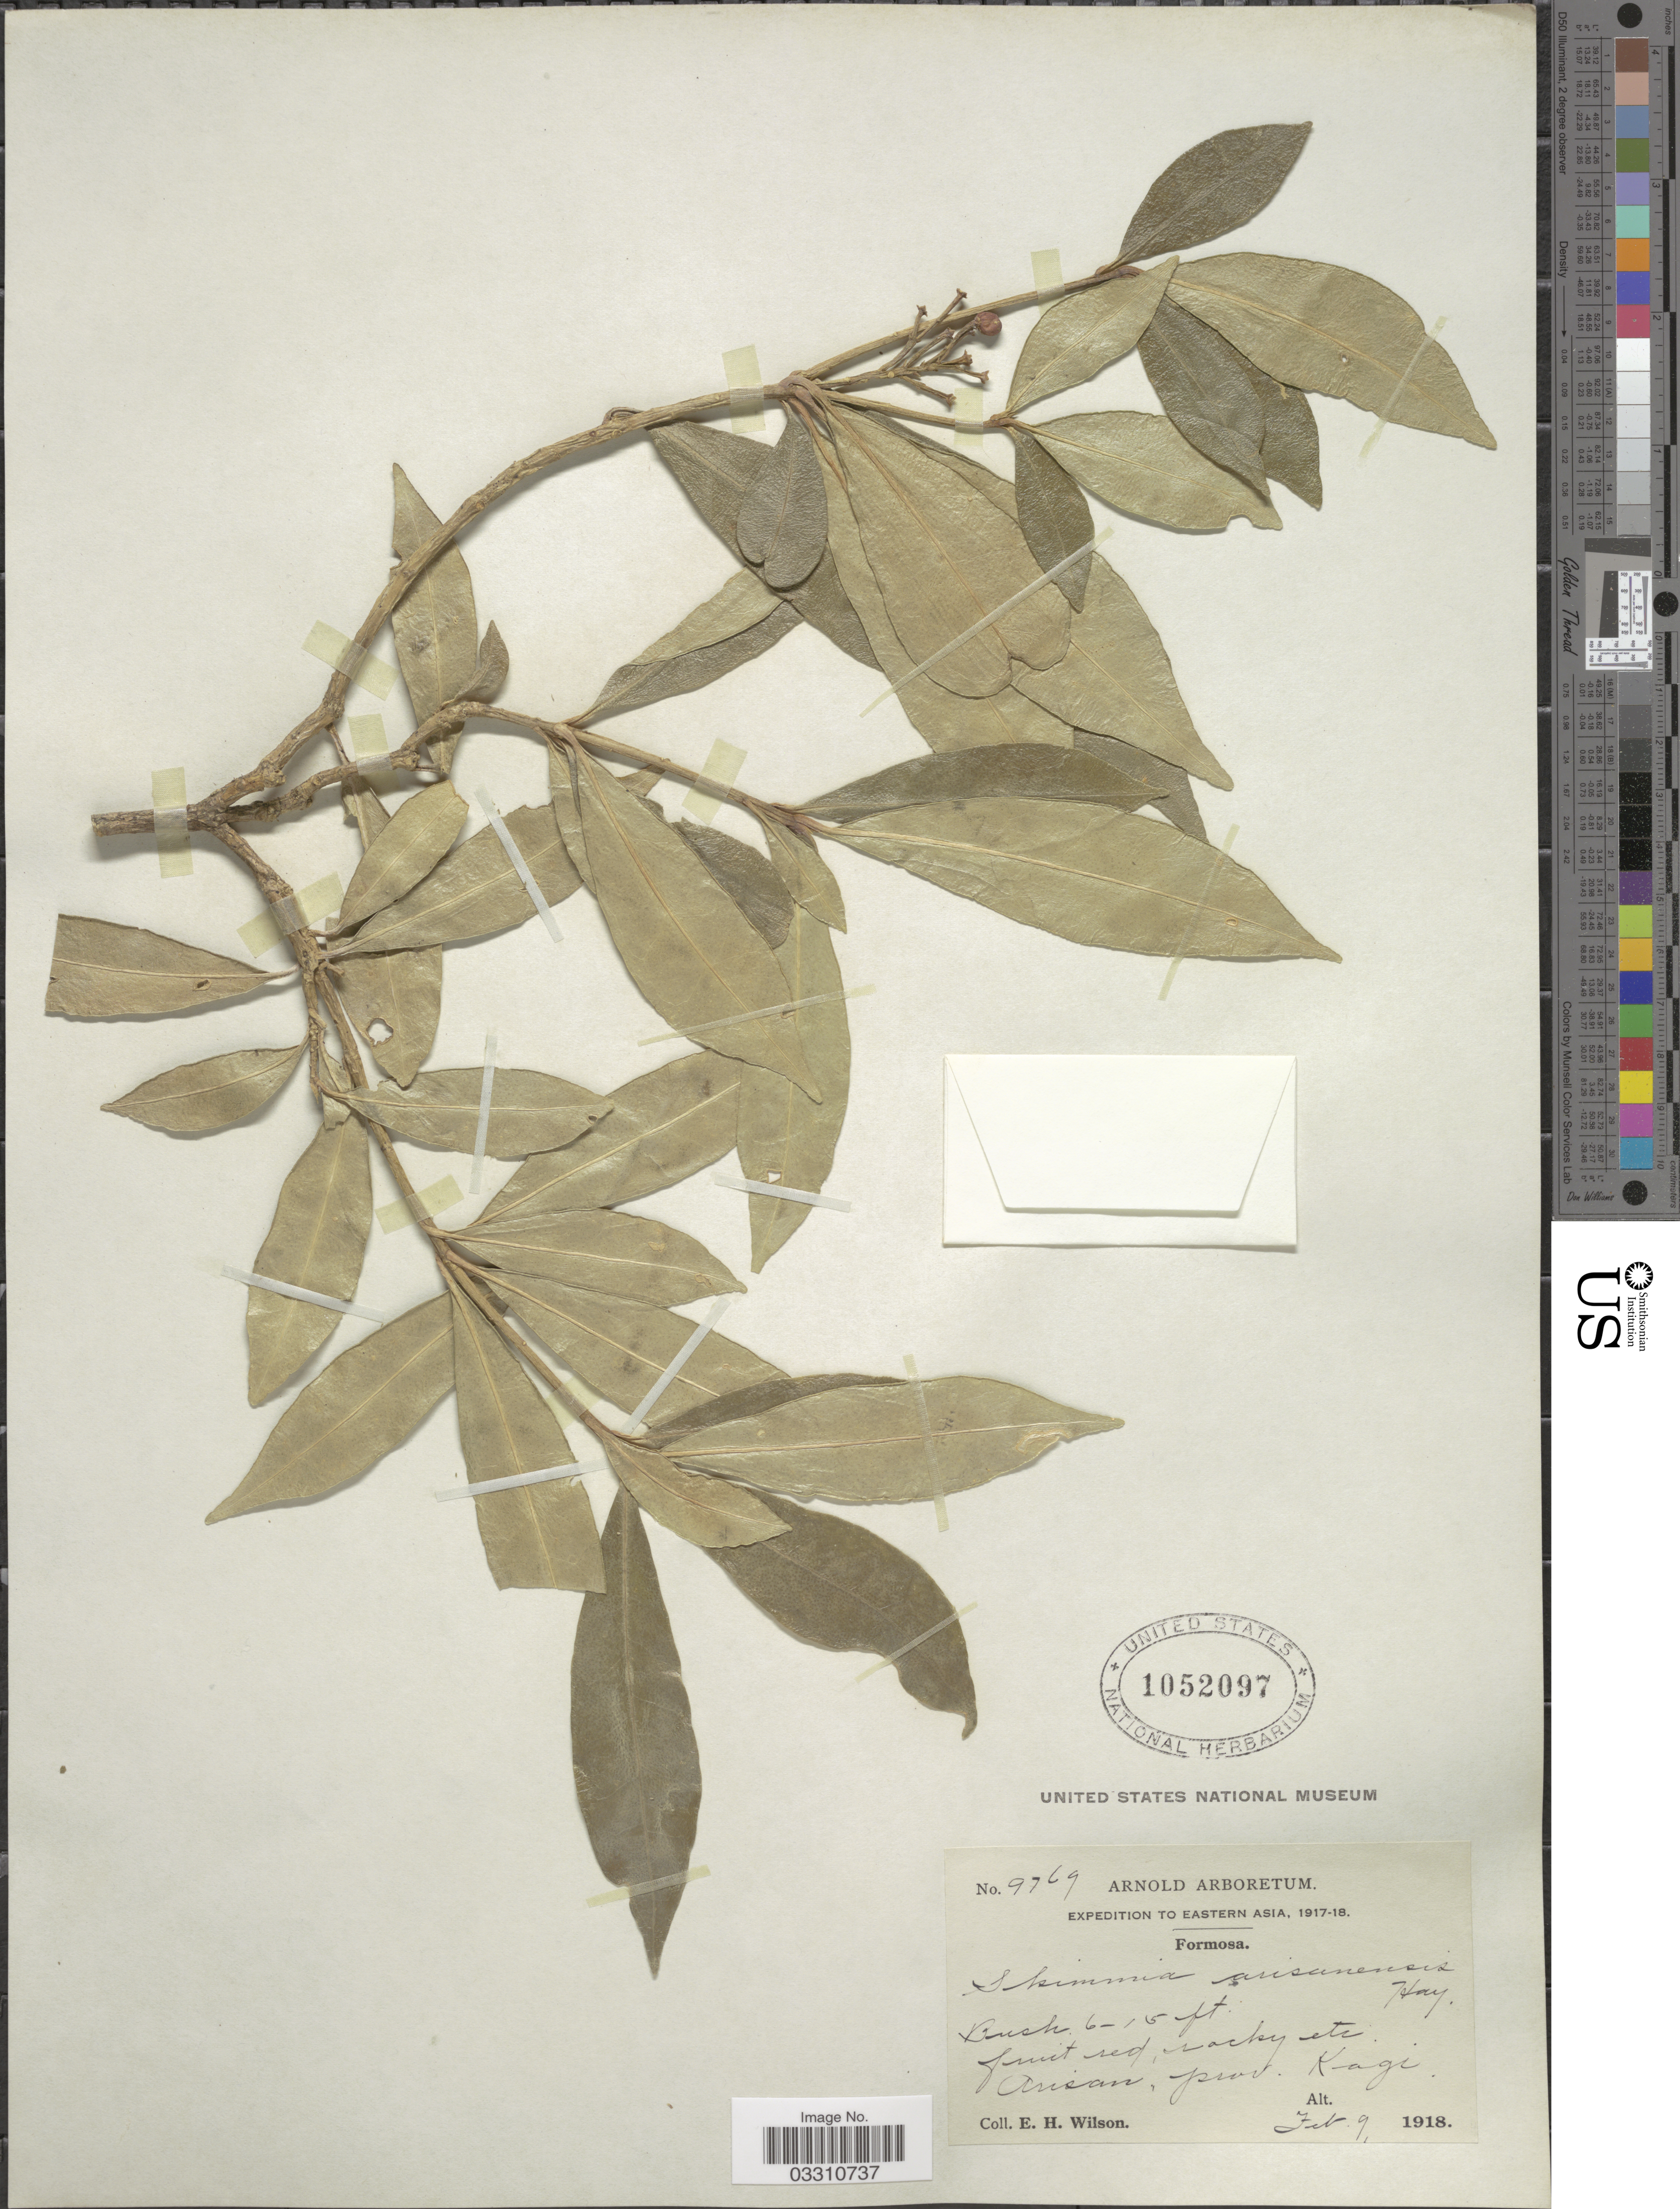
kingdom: Plantae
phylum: Tracheophyta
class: Magnoliopsida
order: Sapindales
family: Rutaceae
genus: Skimmia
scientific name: Skimmia arisanensis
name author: Hayata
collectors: E. Wilson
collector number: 9769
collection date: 1918-02-09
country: Taiwan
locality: Formosa. Eastern Asia. Arisan, prov. Kagi.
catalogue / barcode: US 1052097